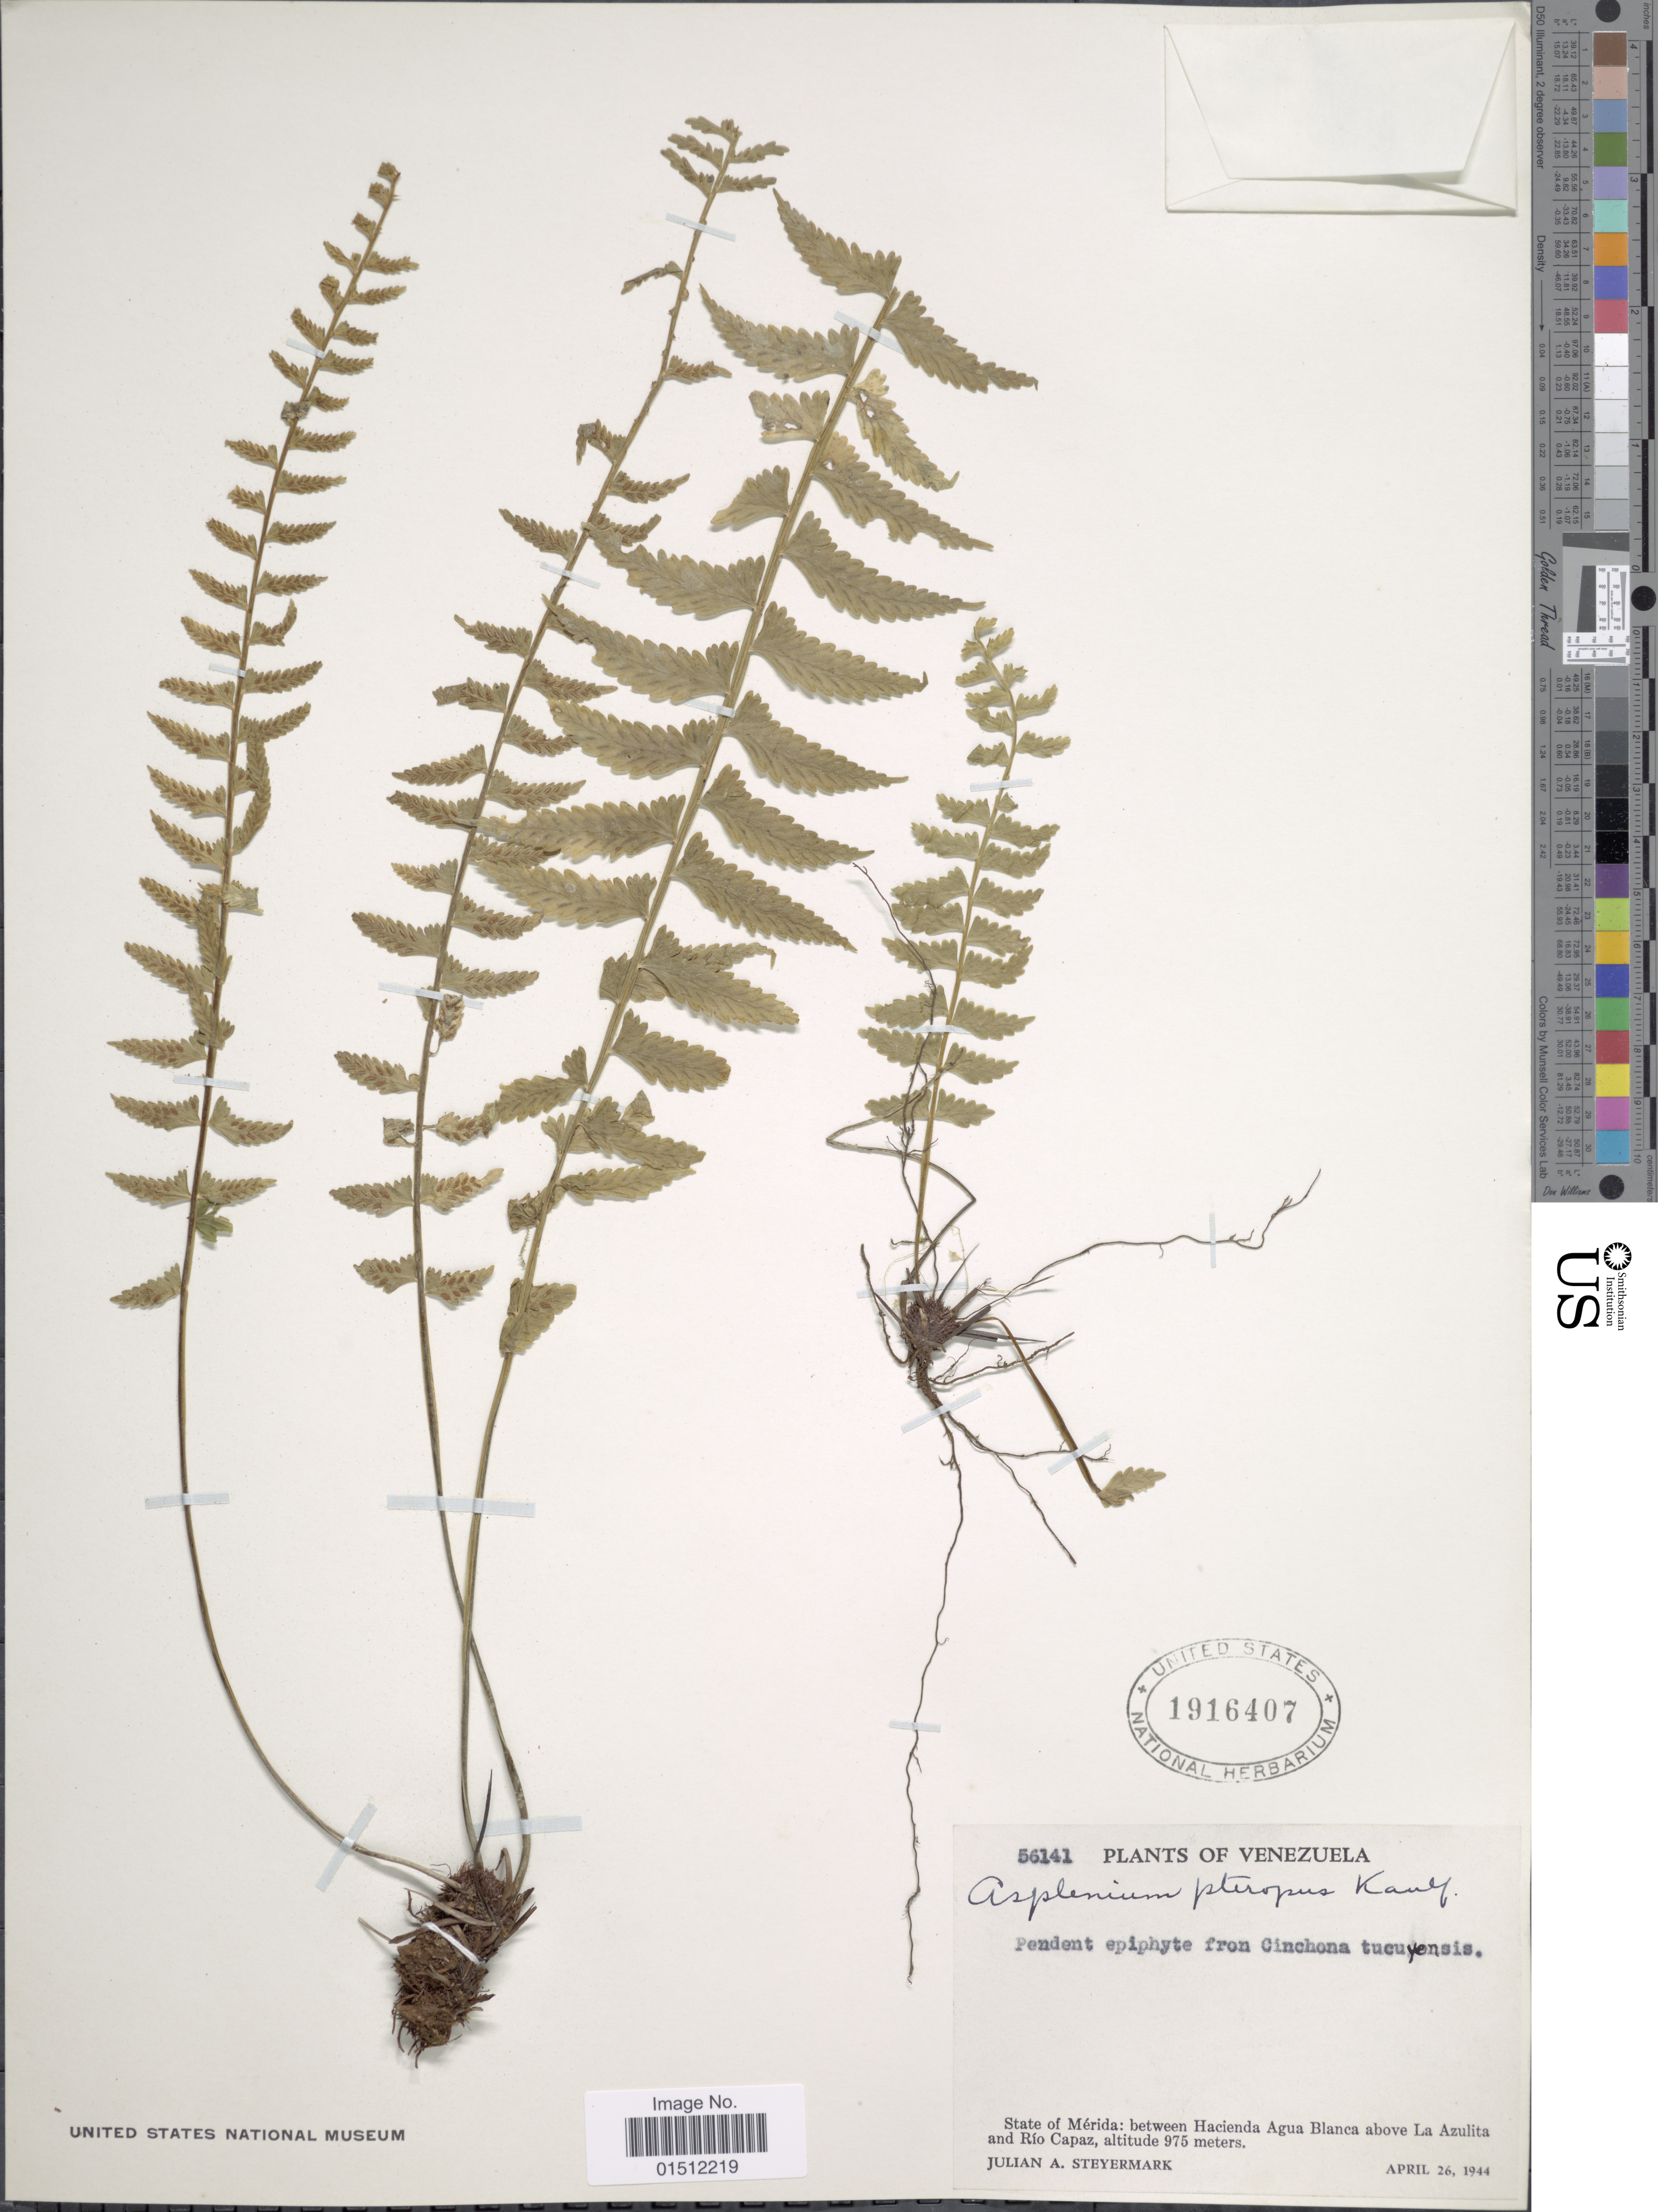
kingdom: Plantae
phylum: Tracheophyta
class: Polypodiopsida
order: Polypodiales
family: Aspleniaceae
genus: Asplenium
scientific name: Asplenium pteropus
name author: Kaulf.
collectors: J. Steyermark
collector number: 56141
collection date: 1944-04-26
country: Venezuela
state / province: Mérida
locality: Between hacienda Agua Blanca above La Azulita and Rio Capaz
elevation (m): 975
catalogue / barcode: US 1916407